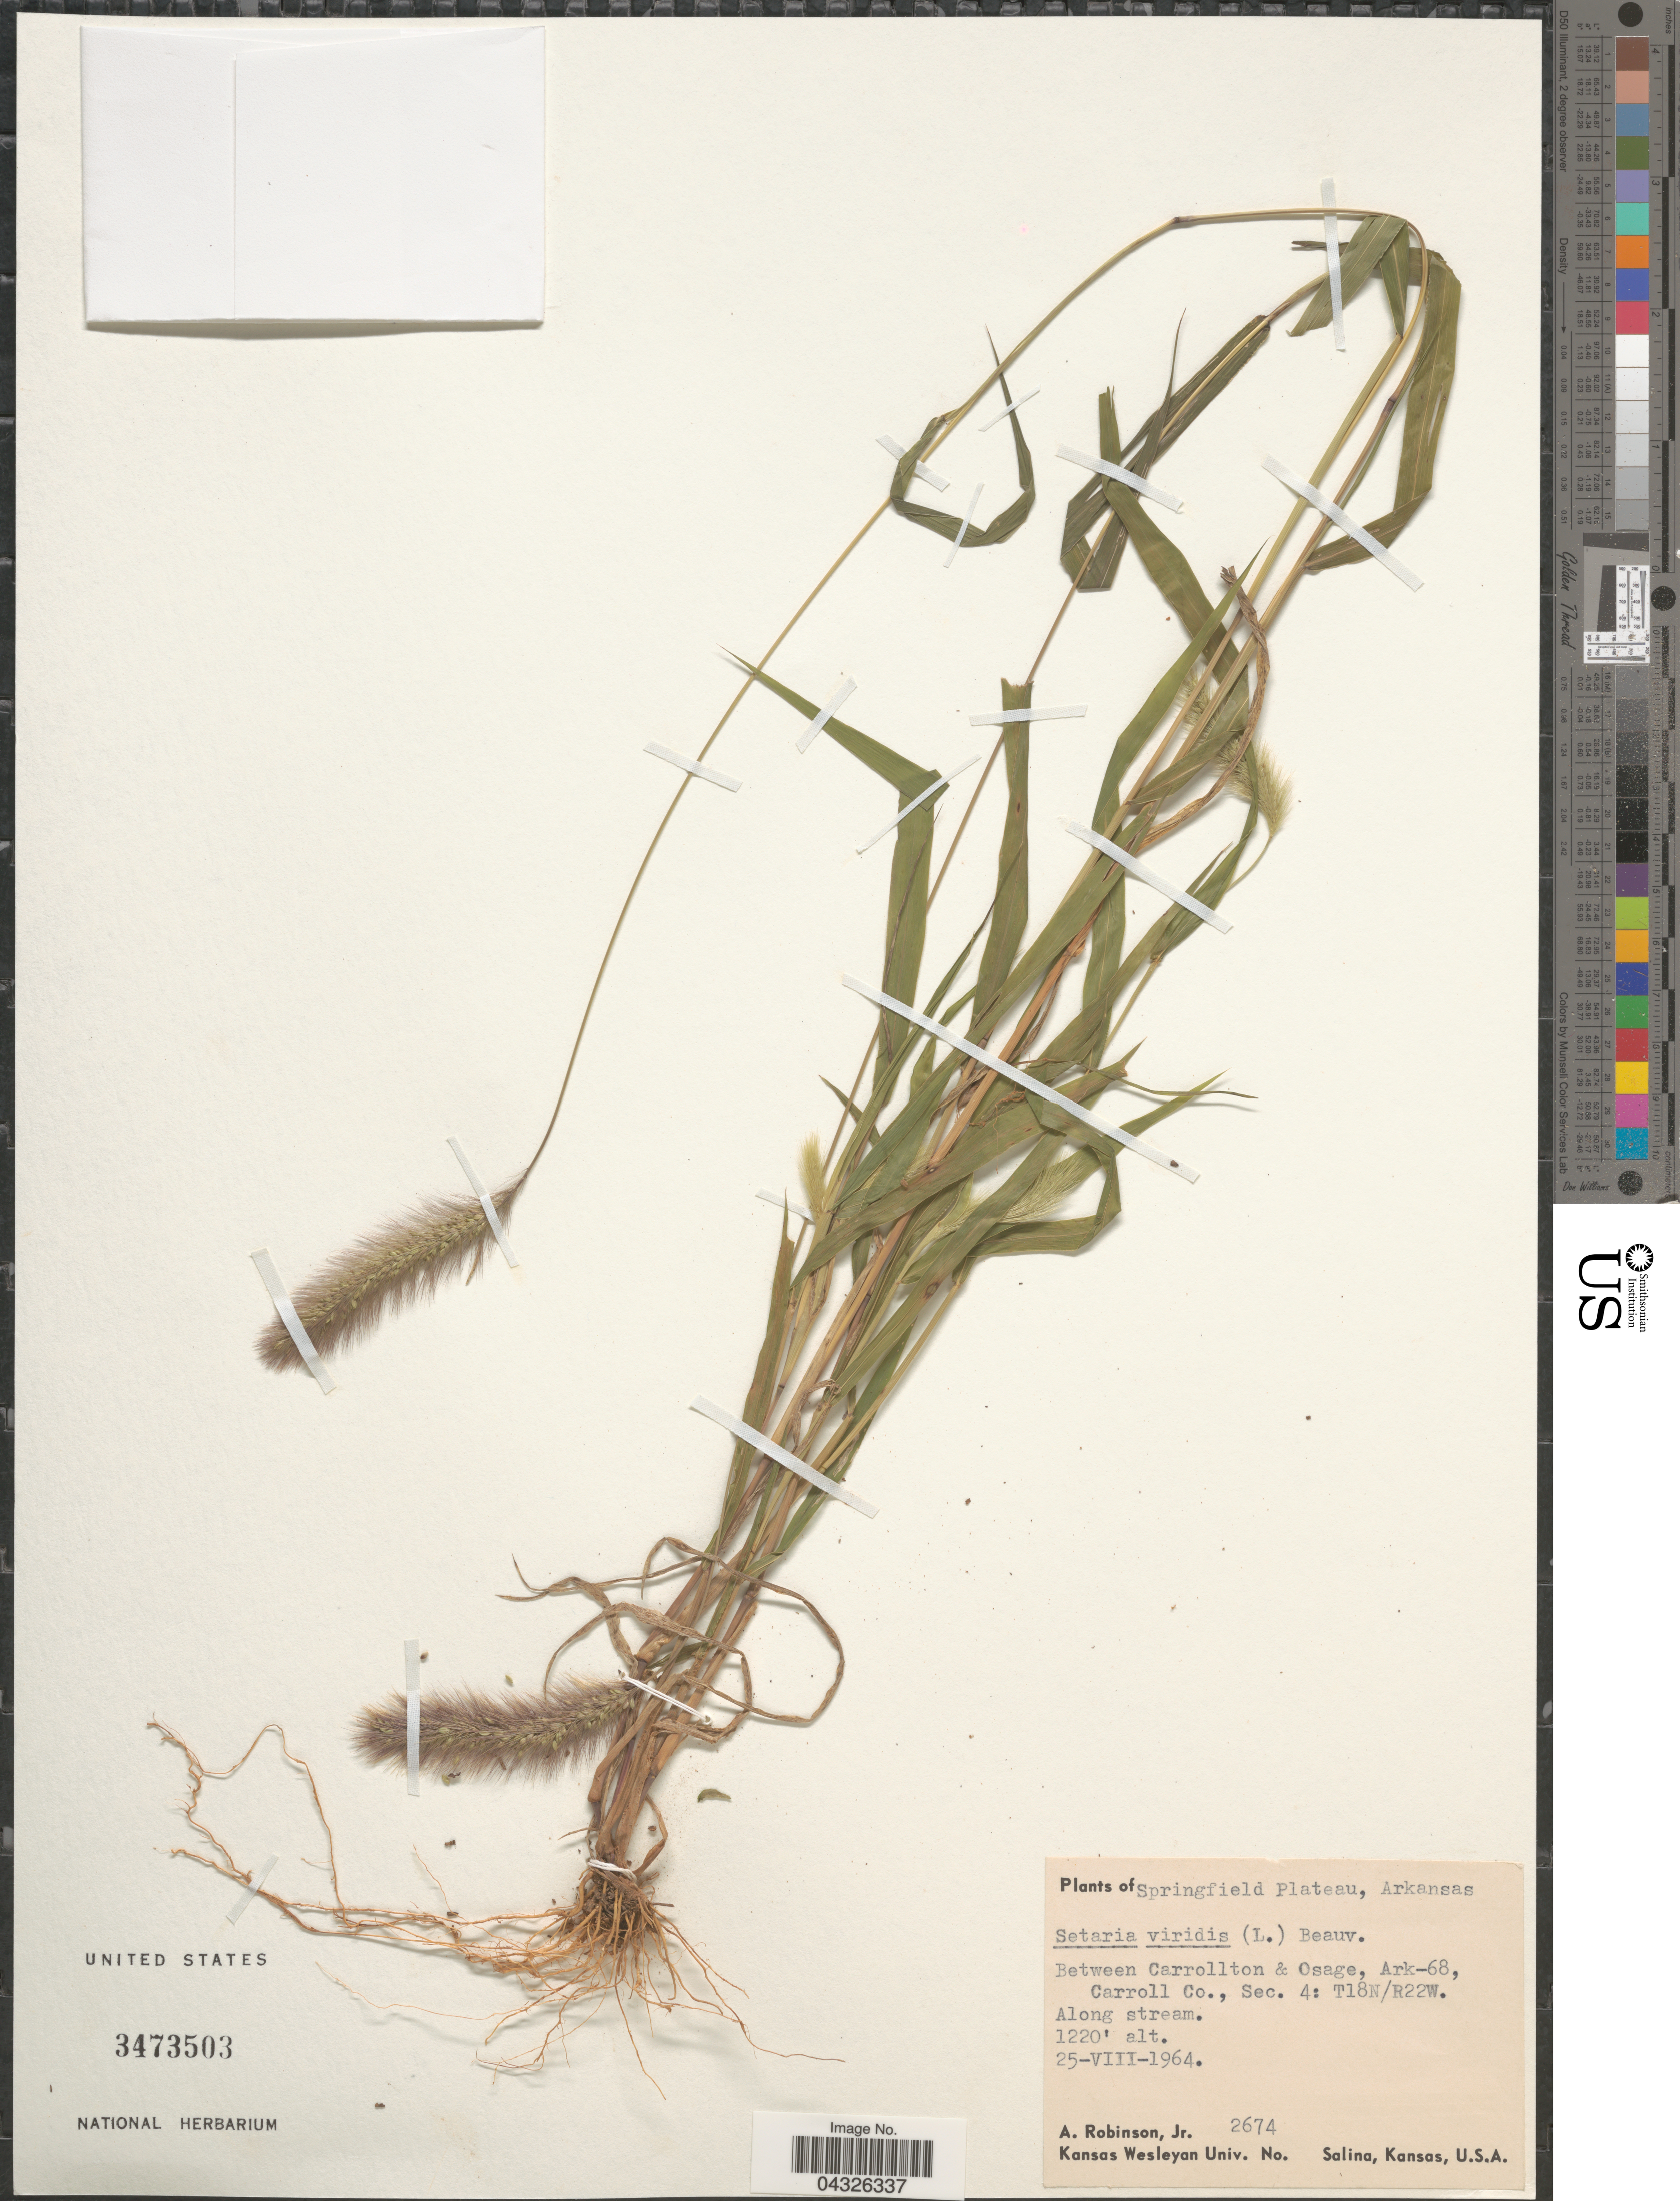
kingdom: Plantae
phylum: Tracheophyta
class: Liliopsida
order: Poales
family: Poaceae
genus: Setaria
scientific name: Setaria viridis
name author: (L.) P. Beauv.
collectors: A. Robinson Jr.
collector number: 2674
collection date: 1964-08-25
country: United States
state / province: Arkansas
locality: Springfield Plateau. Between Carrollton & Osage, Ark-68, Carroll Co., Sec. 4: T18N/R22W. Along stream.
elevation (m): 372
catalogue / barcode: US 3473503